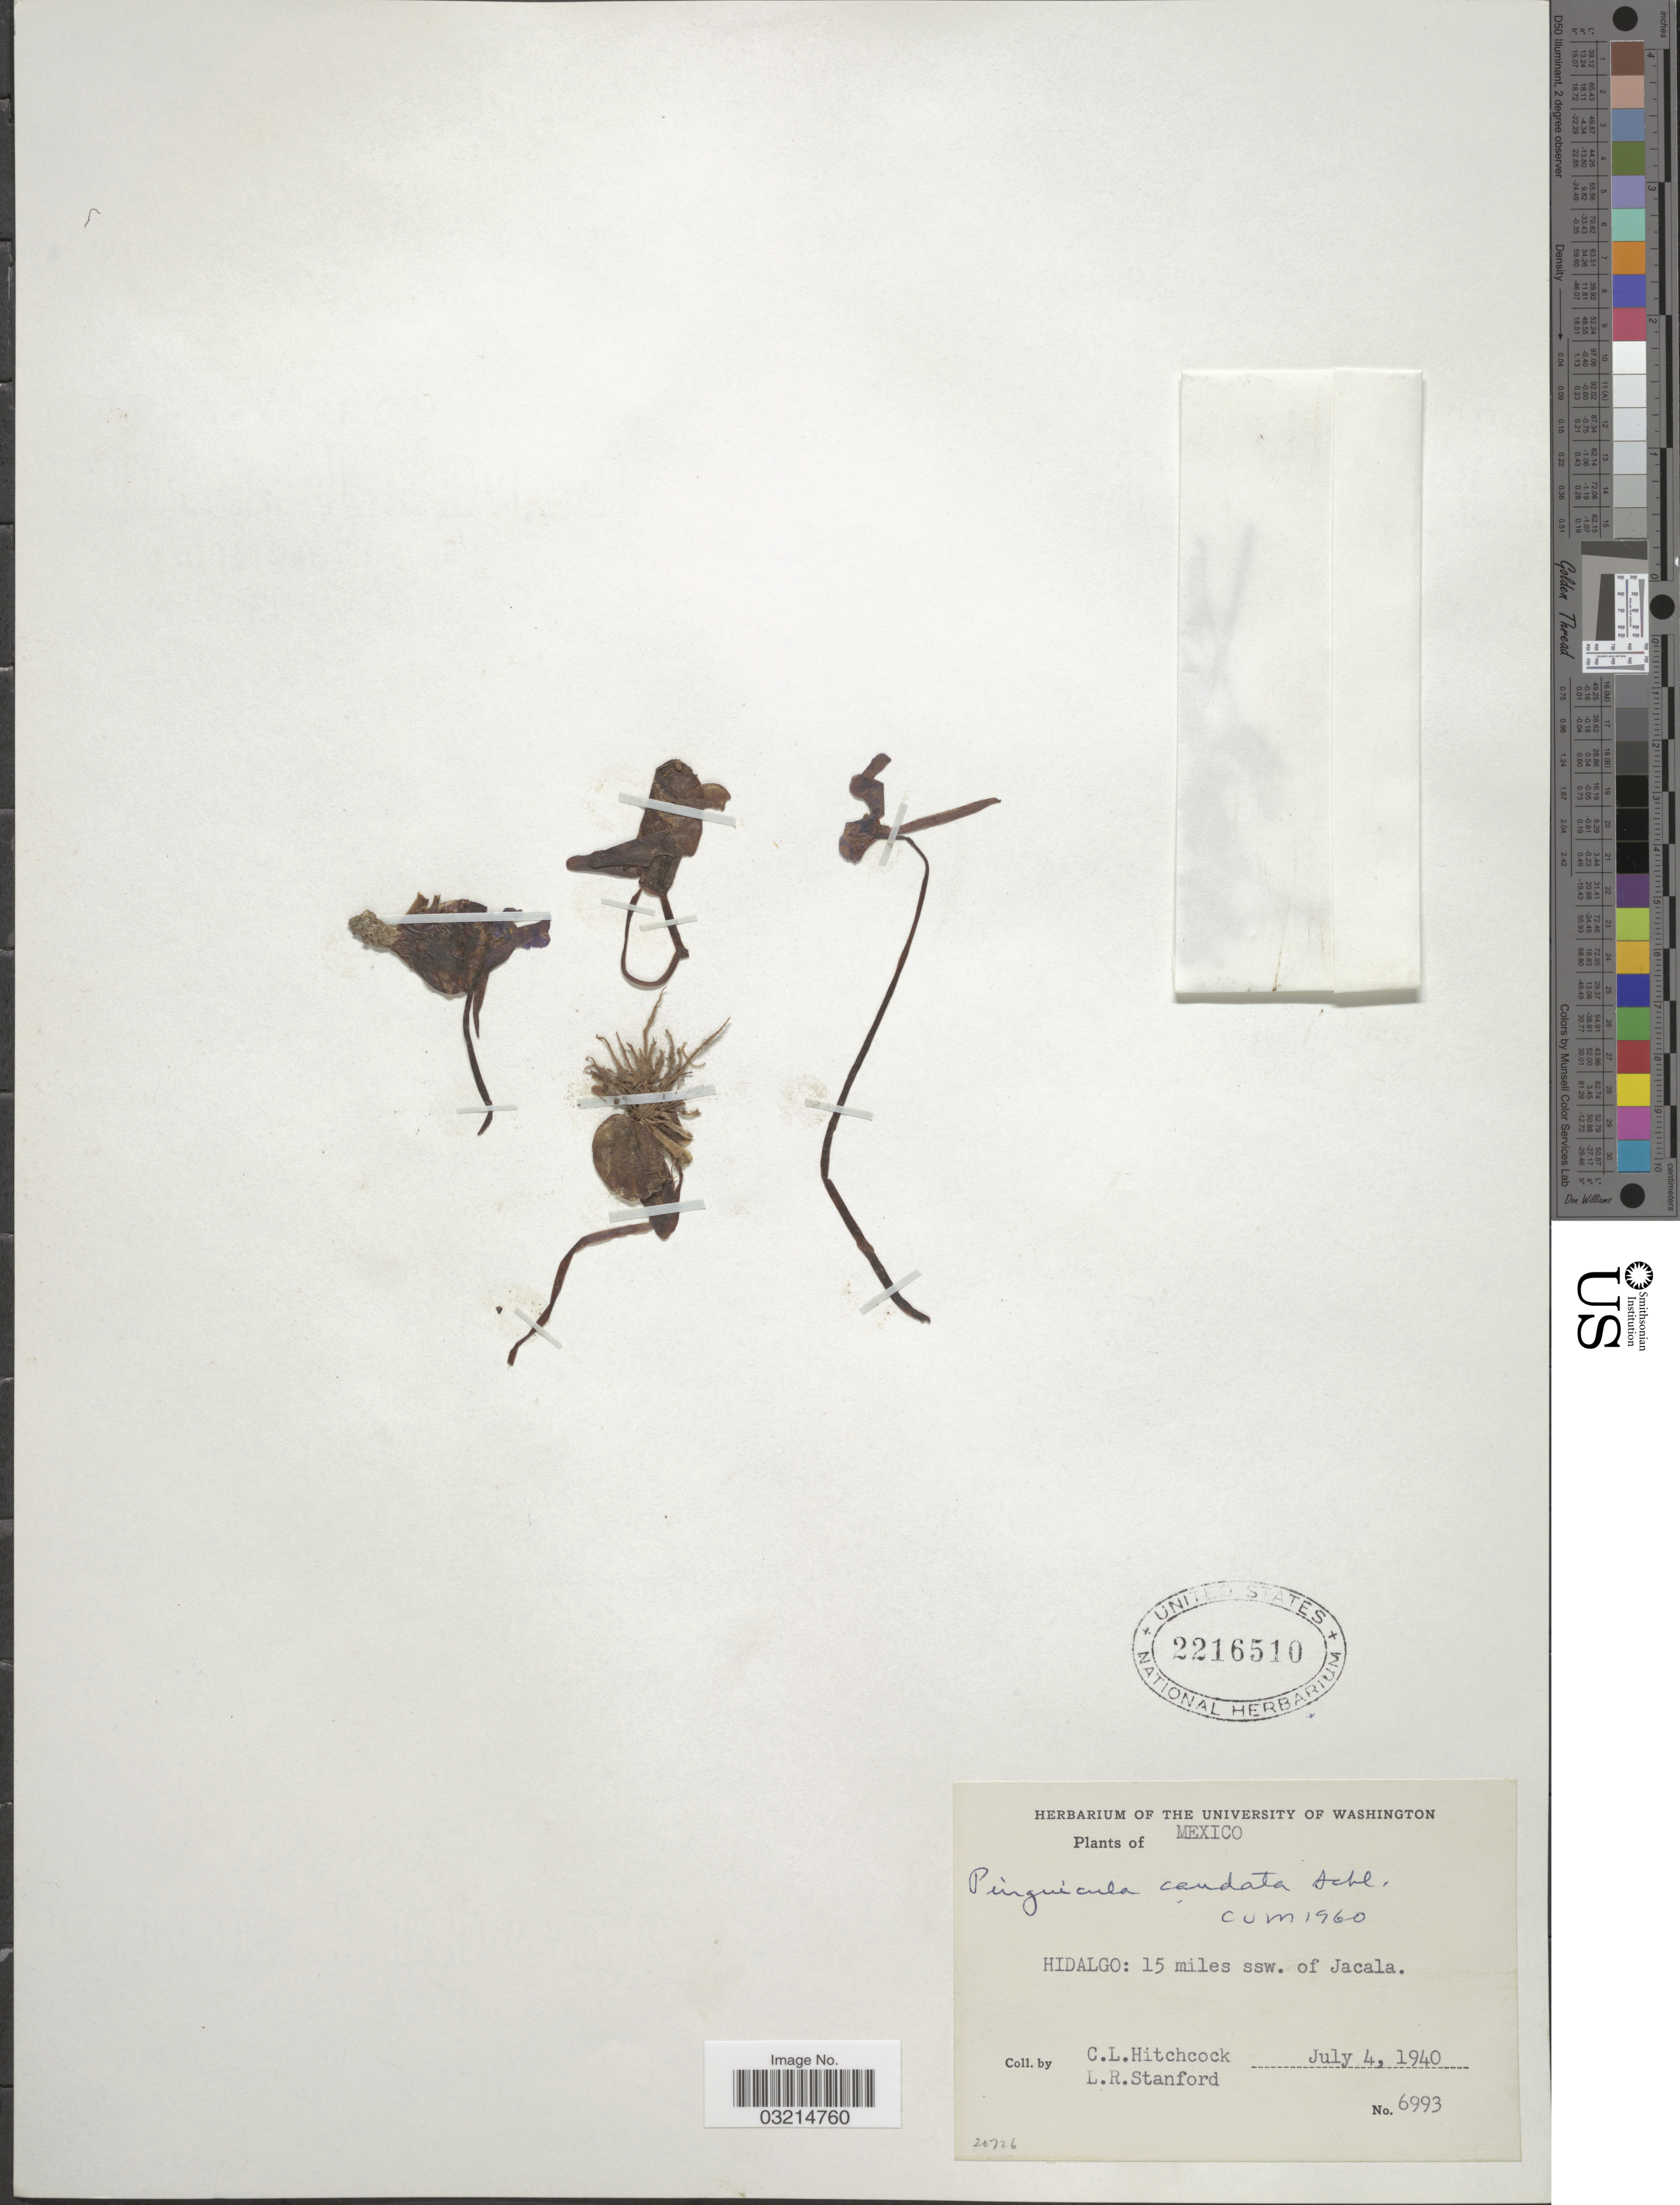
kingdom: Plantae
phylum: Tracheophyta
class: Magnoliopsida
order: Lamiales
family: Lentibulariaceae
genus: Pinguicula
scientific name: Pinguicula caudata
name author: Schltdl.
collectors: C. L. Hitchcock & L. R. Stanford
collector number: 6993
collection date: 1940-07-04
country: Mexico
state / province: Hidalgo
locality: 15 miles ssw. of Jacala.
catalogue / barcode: US 2216510